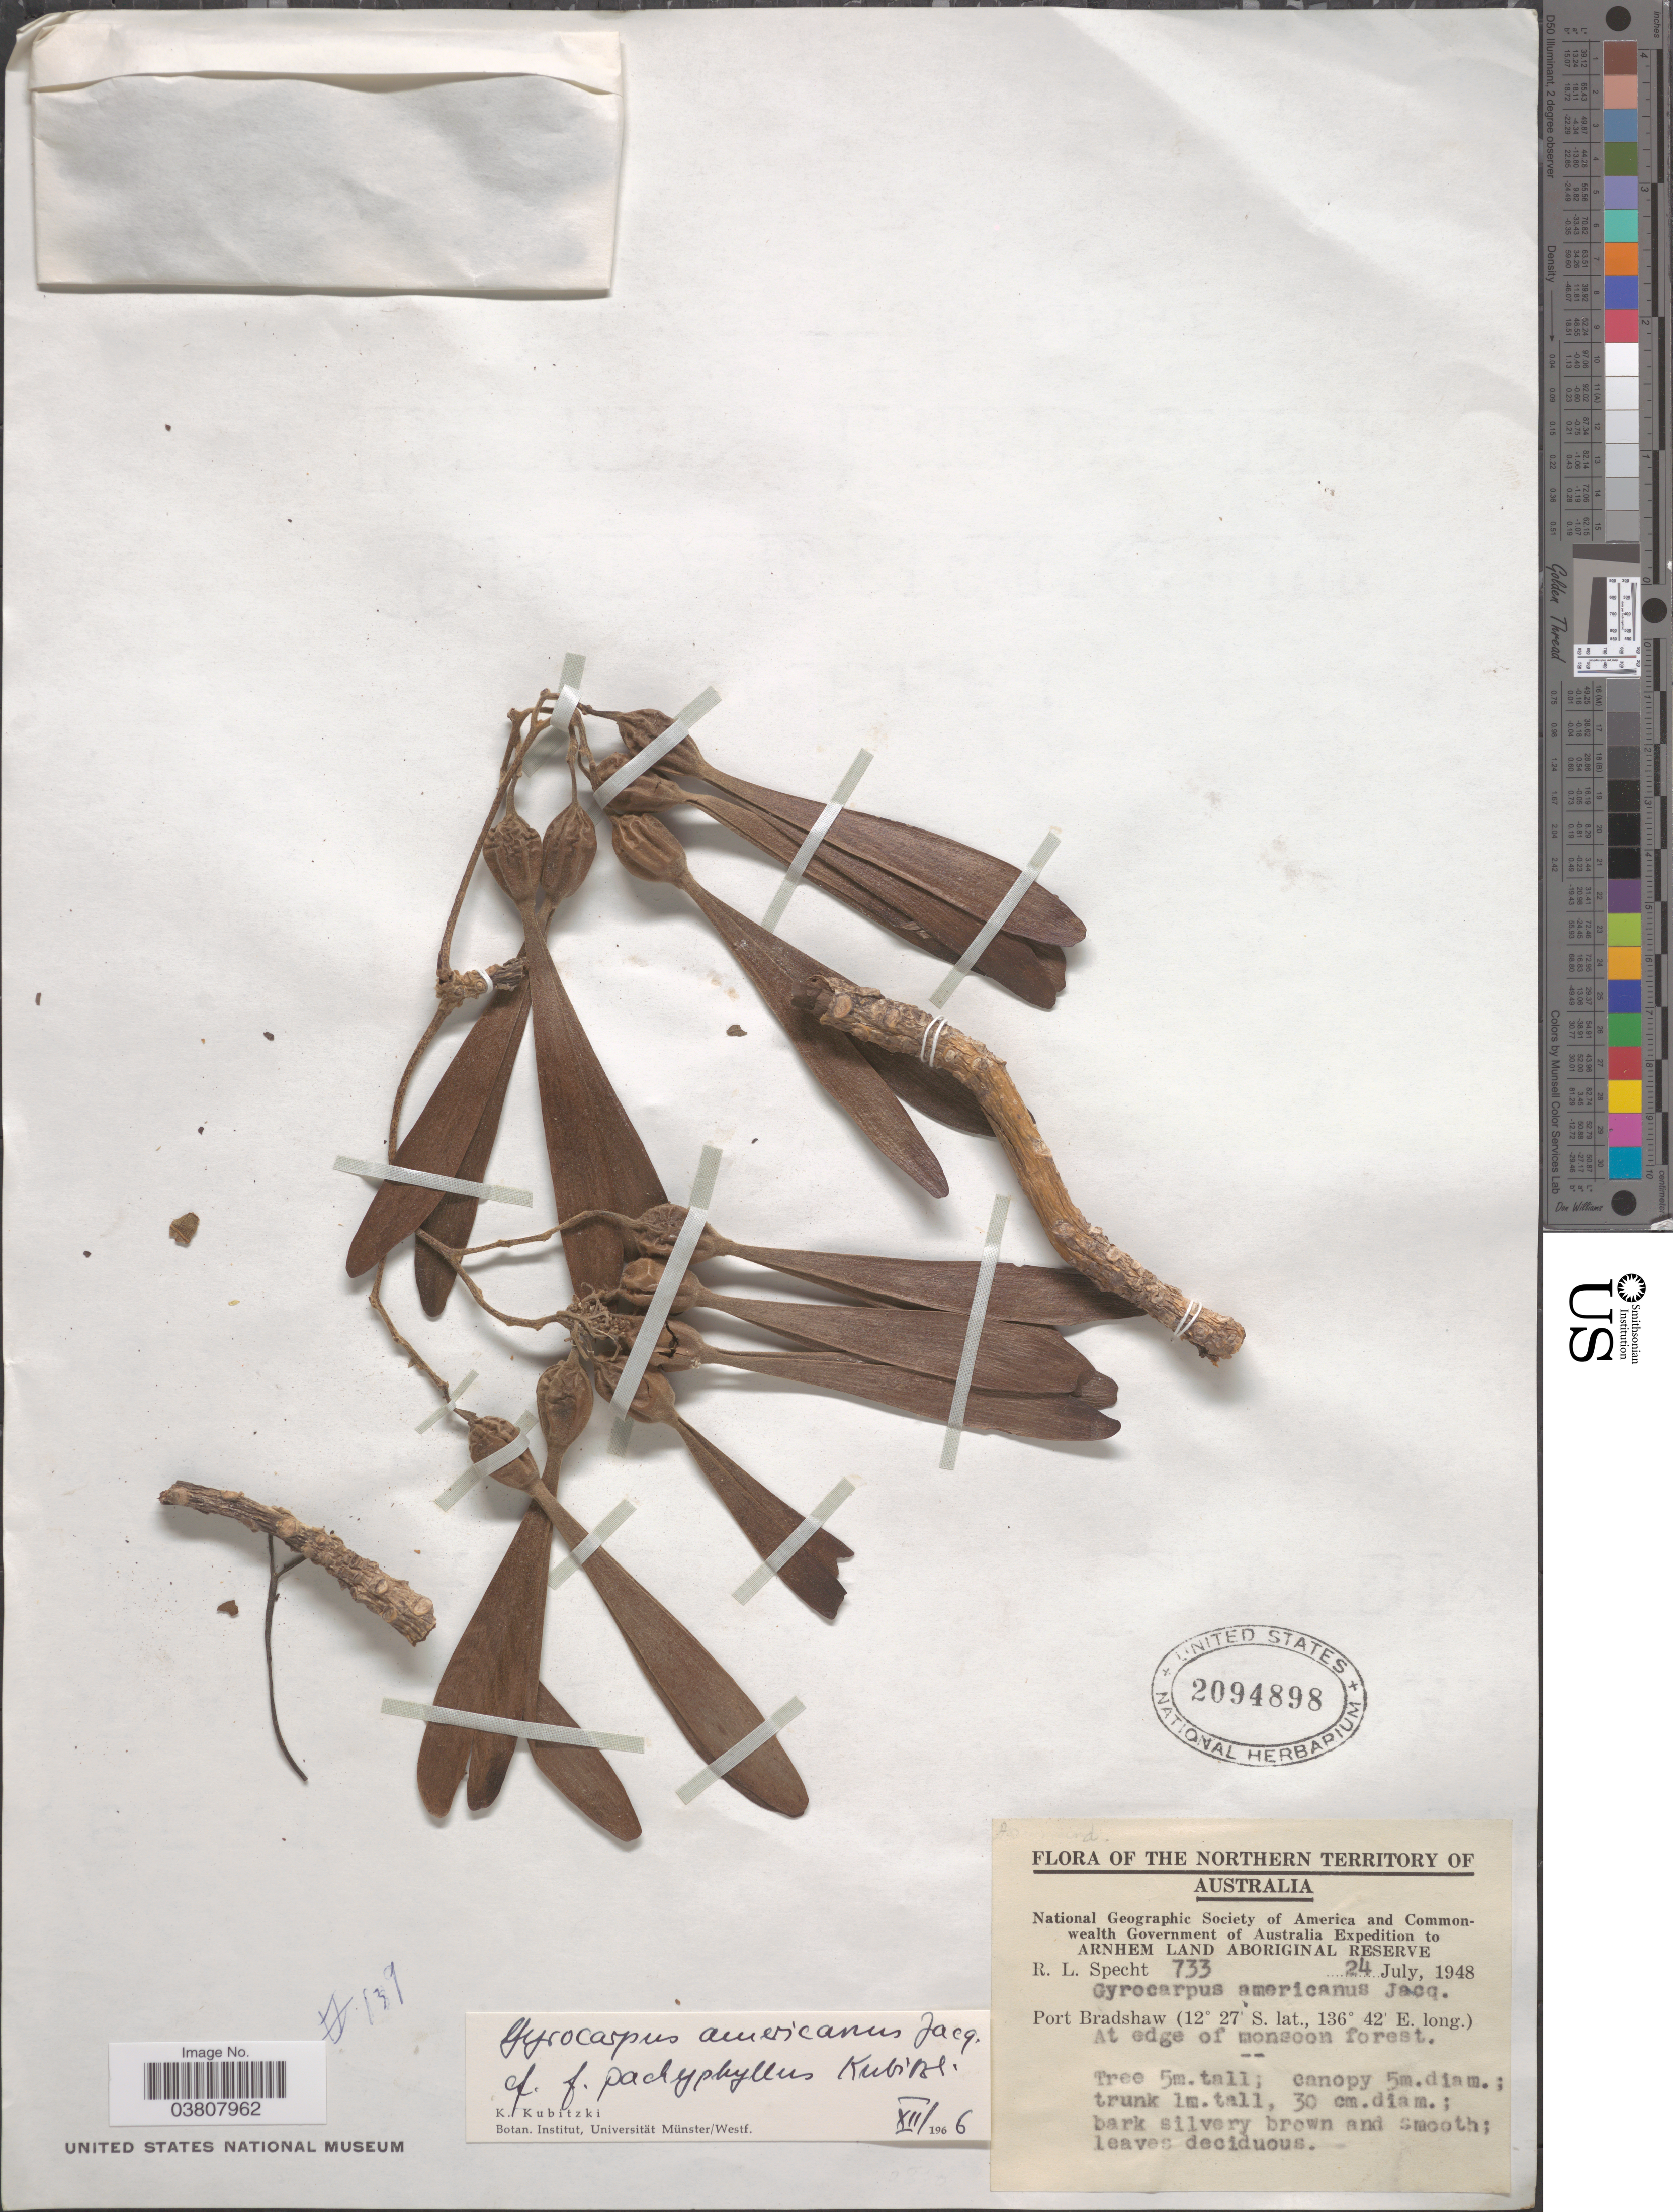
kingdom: Plantae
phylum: Tracheophyta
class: Magnoliopsida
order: Laurales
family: Hernandiaceae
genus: Gyrocarpus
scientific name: Gyrocarpus americanus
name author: Jacq.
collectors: R. L. Specht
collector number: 733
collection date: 1948-07-24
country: Australia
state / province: Northern Territory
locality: The Northern Territory of Australia. Port Bradshaw. At edge of monsoon forest.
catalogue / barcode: US 2094898